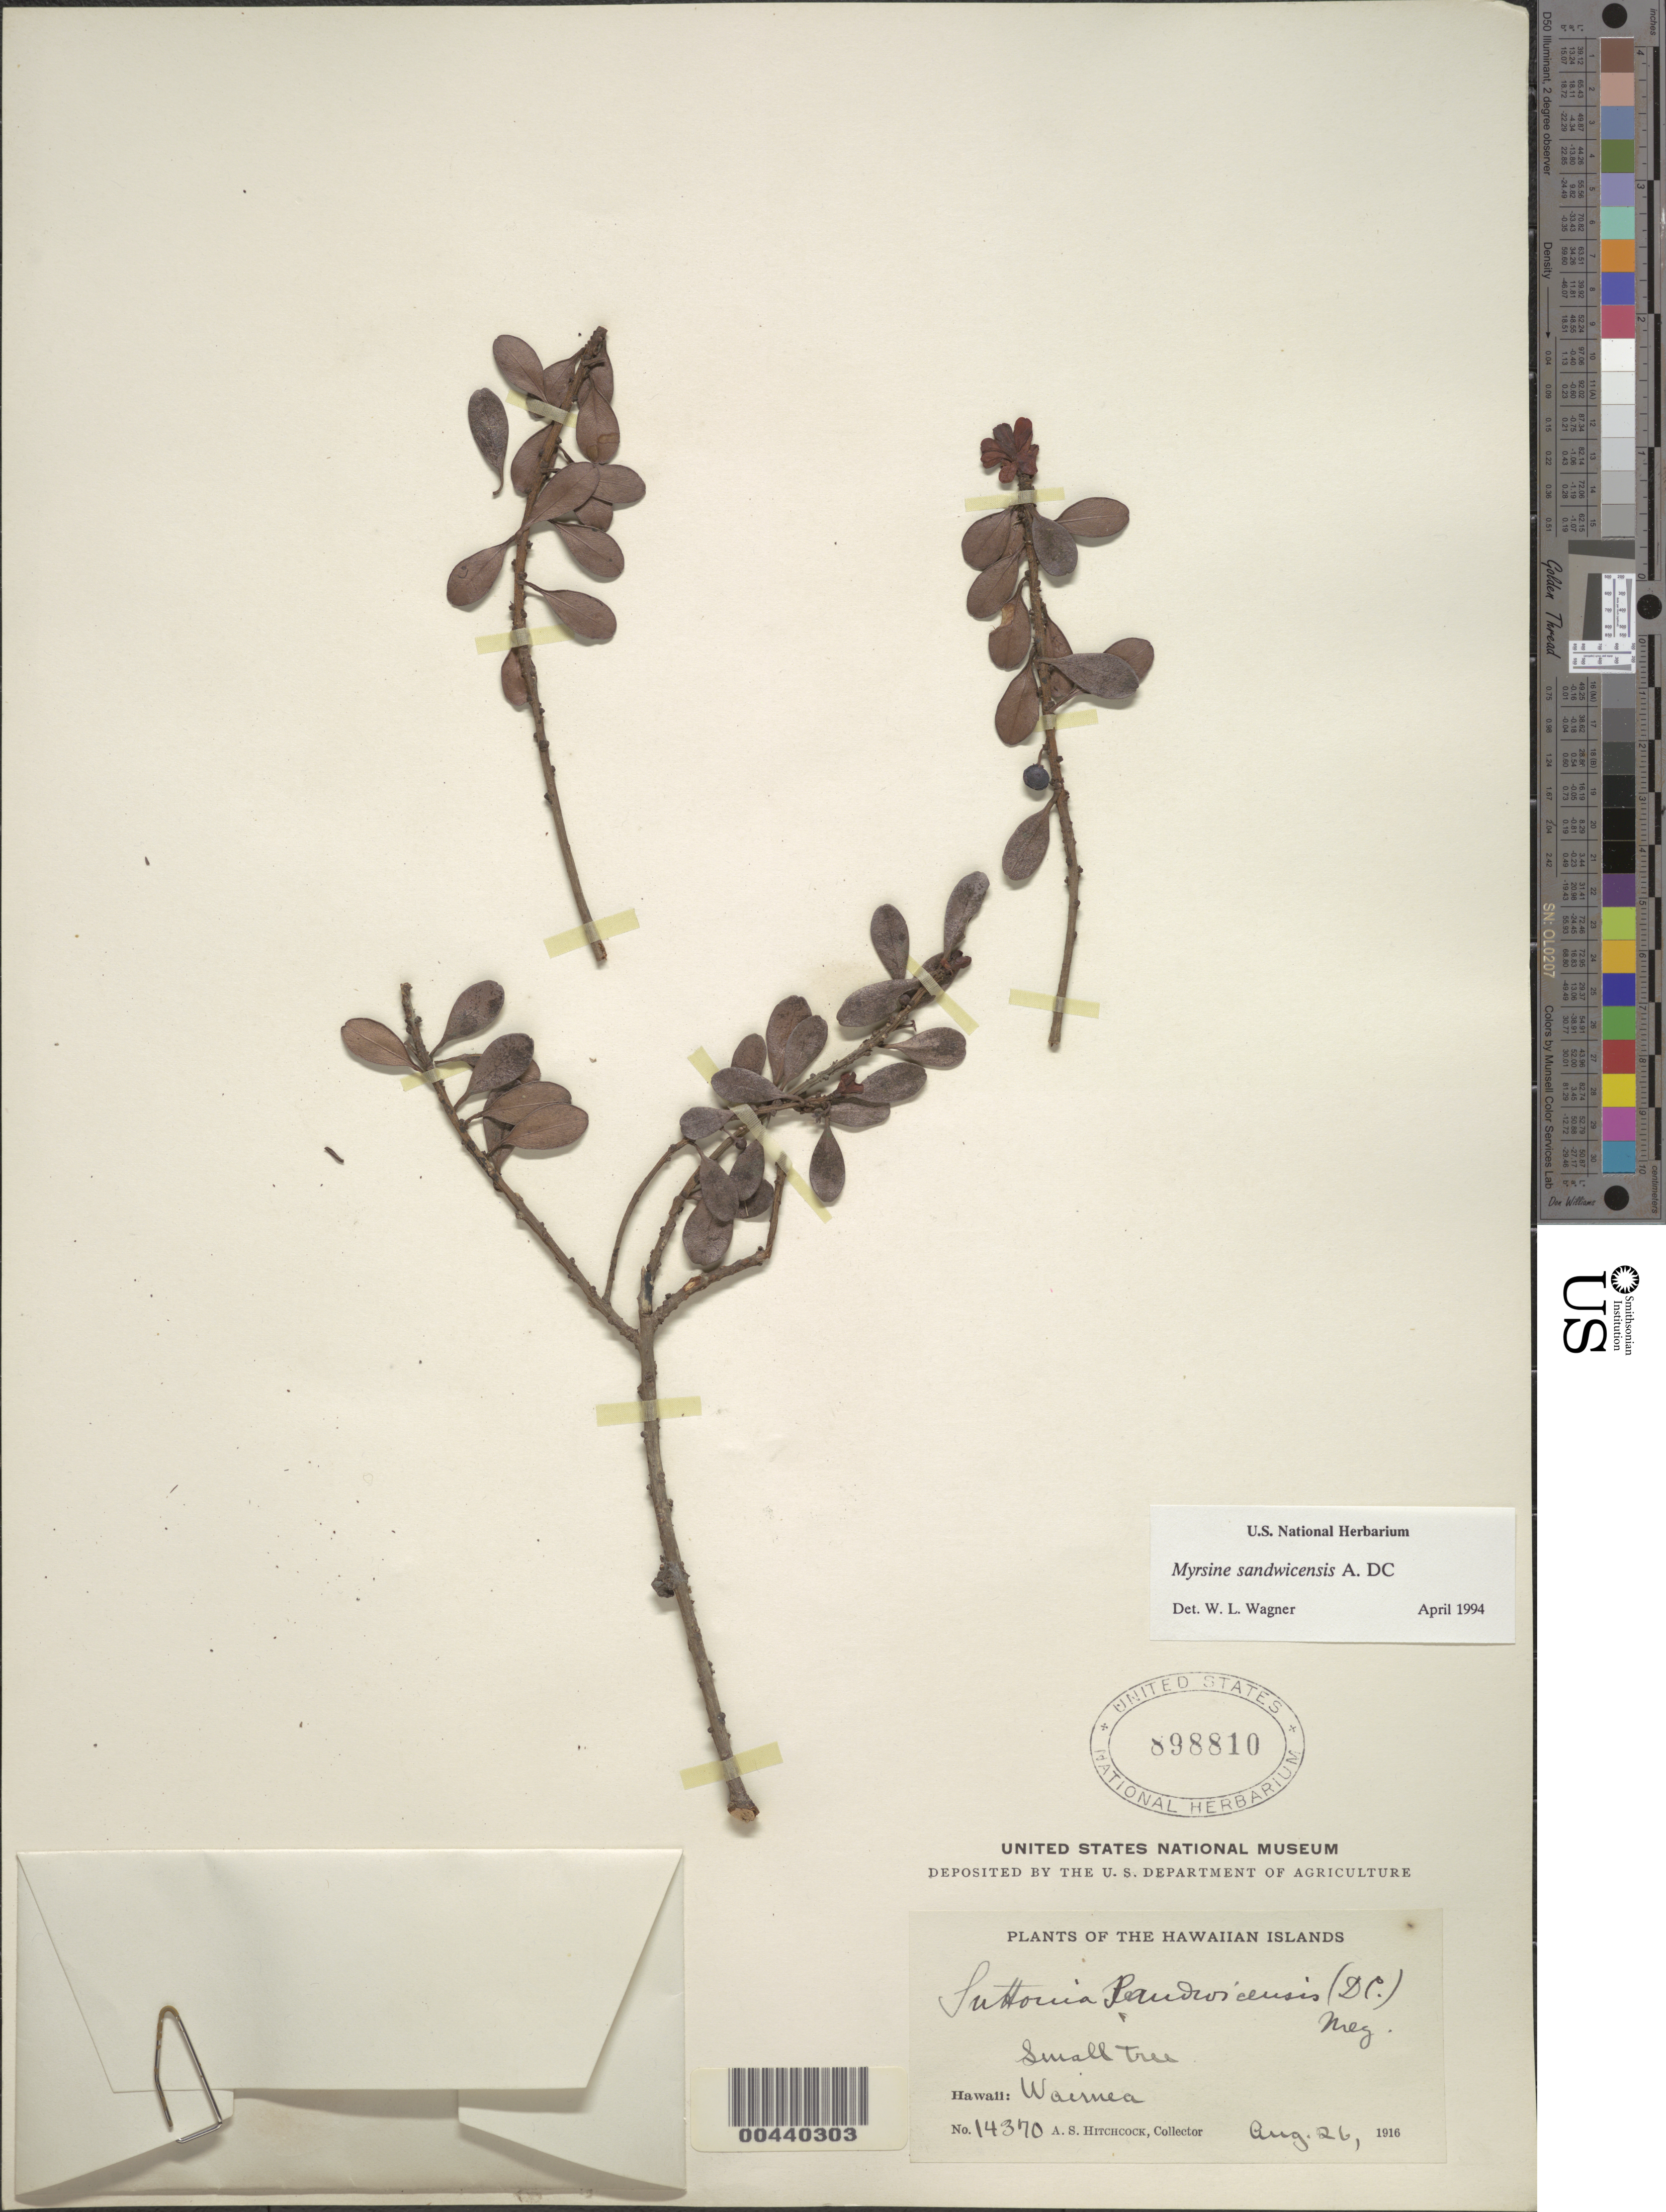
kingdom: Plantae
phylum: Tracheophyta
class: Magnoliopsida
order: Ericales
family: Primulaceae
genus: Myrsine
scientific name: Myrsine sandwicensis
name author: A. DC.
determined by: Wagner, W. L., (BOT), Smithsonian Institution - National Museum of Natural History (UNITED STATES)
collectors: A. S. Hitchcock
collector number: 14370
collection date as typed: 26 Aug 1916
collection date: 1916-08-26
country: United States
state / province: Hawaii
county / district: Hawaii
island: Hawaii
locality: Waimea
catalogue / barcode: US 898810